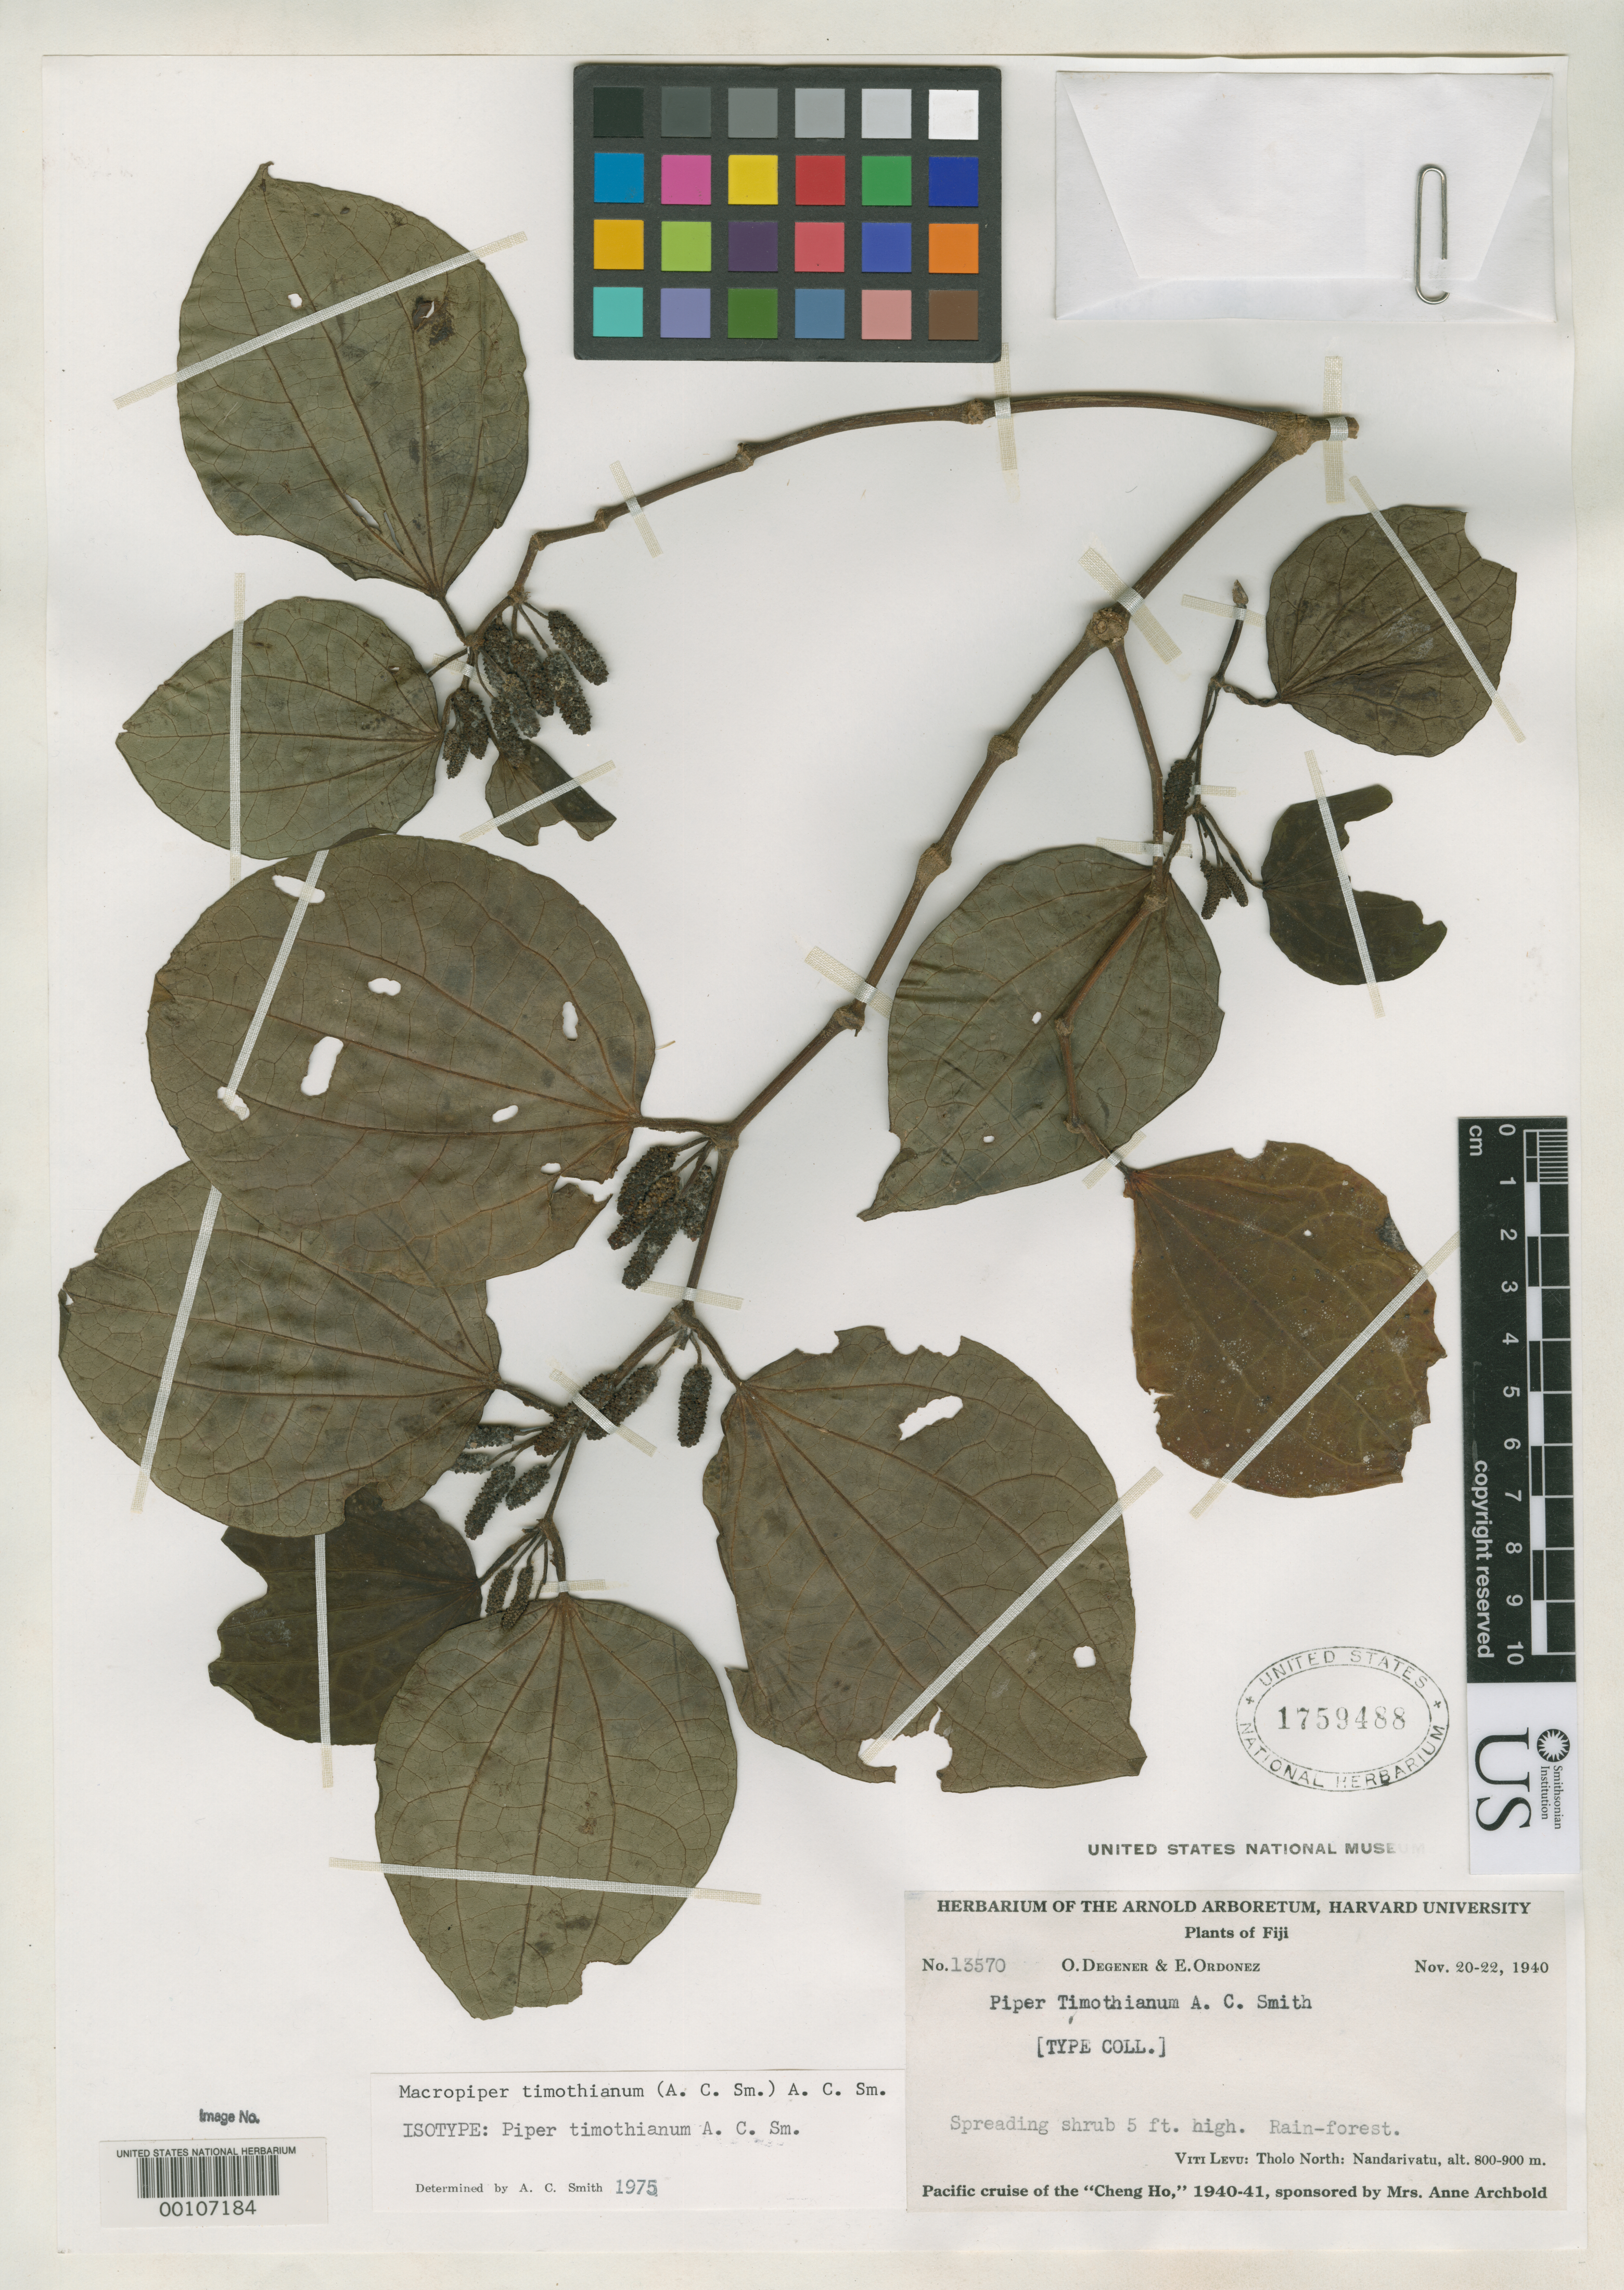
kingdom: Plantae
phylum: Tracheophyta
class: Magnoliopsida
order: Piperales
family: Piperaceae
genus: Piper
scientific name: Piper timothianum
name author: A.C. Sm.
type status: Isotype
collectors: O. Degener & E. Ordonez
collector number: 13570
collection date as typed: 20 Nov 1940 to 22 Nov 1940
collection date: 1940-11-20/1940-11-22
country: Fiji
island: Viti Levu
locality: Tholo North, Nandarivatu. [Viti Levu Group]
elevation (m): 800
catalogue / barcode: US 1759488